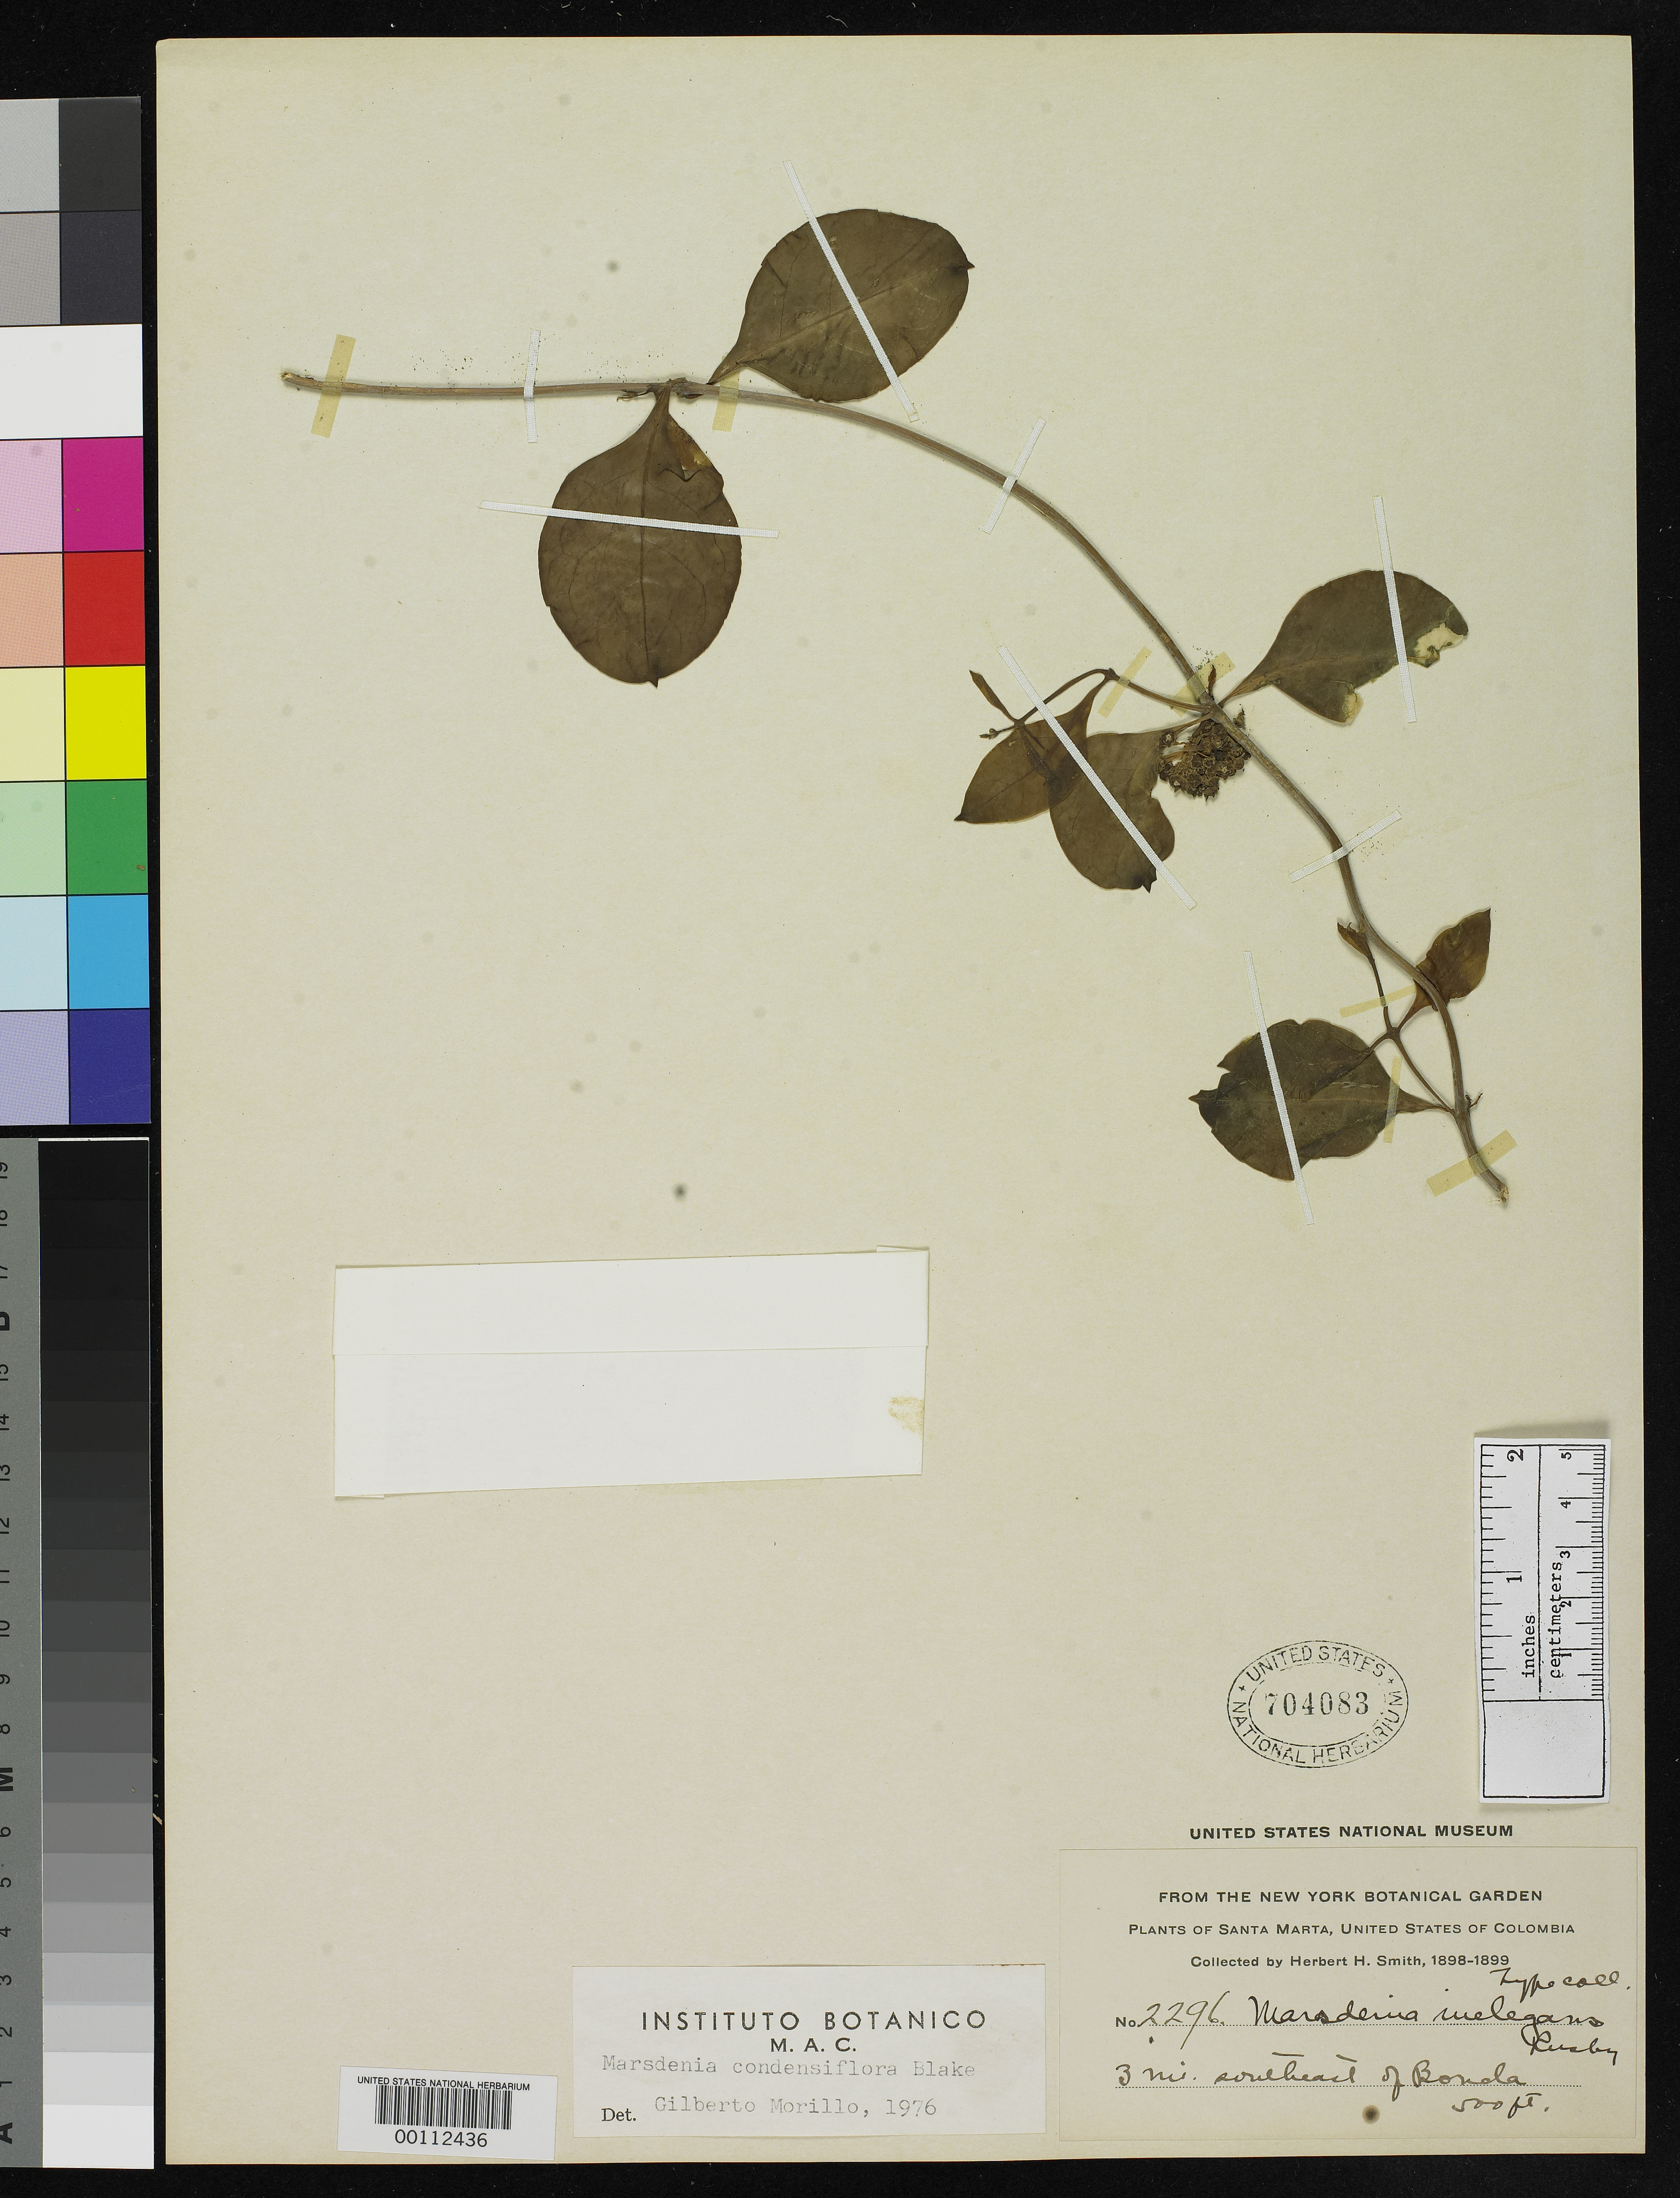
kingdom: Plantae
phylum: Tracheophyta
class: Magnoliopsida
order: Gentianales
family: Apocynaceae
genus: Marsdenia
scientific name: Marsdenia inelegans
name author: Rusby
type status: Type Collection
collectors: Herbert H. Smith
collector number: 2296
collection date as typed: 30 May 1899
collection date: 1899-05-30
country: Colombia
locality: SE of Bonda.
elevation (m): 152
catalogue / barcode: US 704083